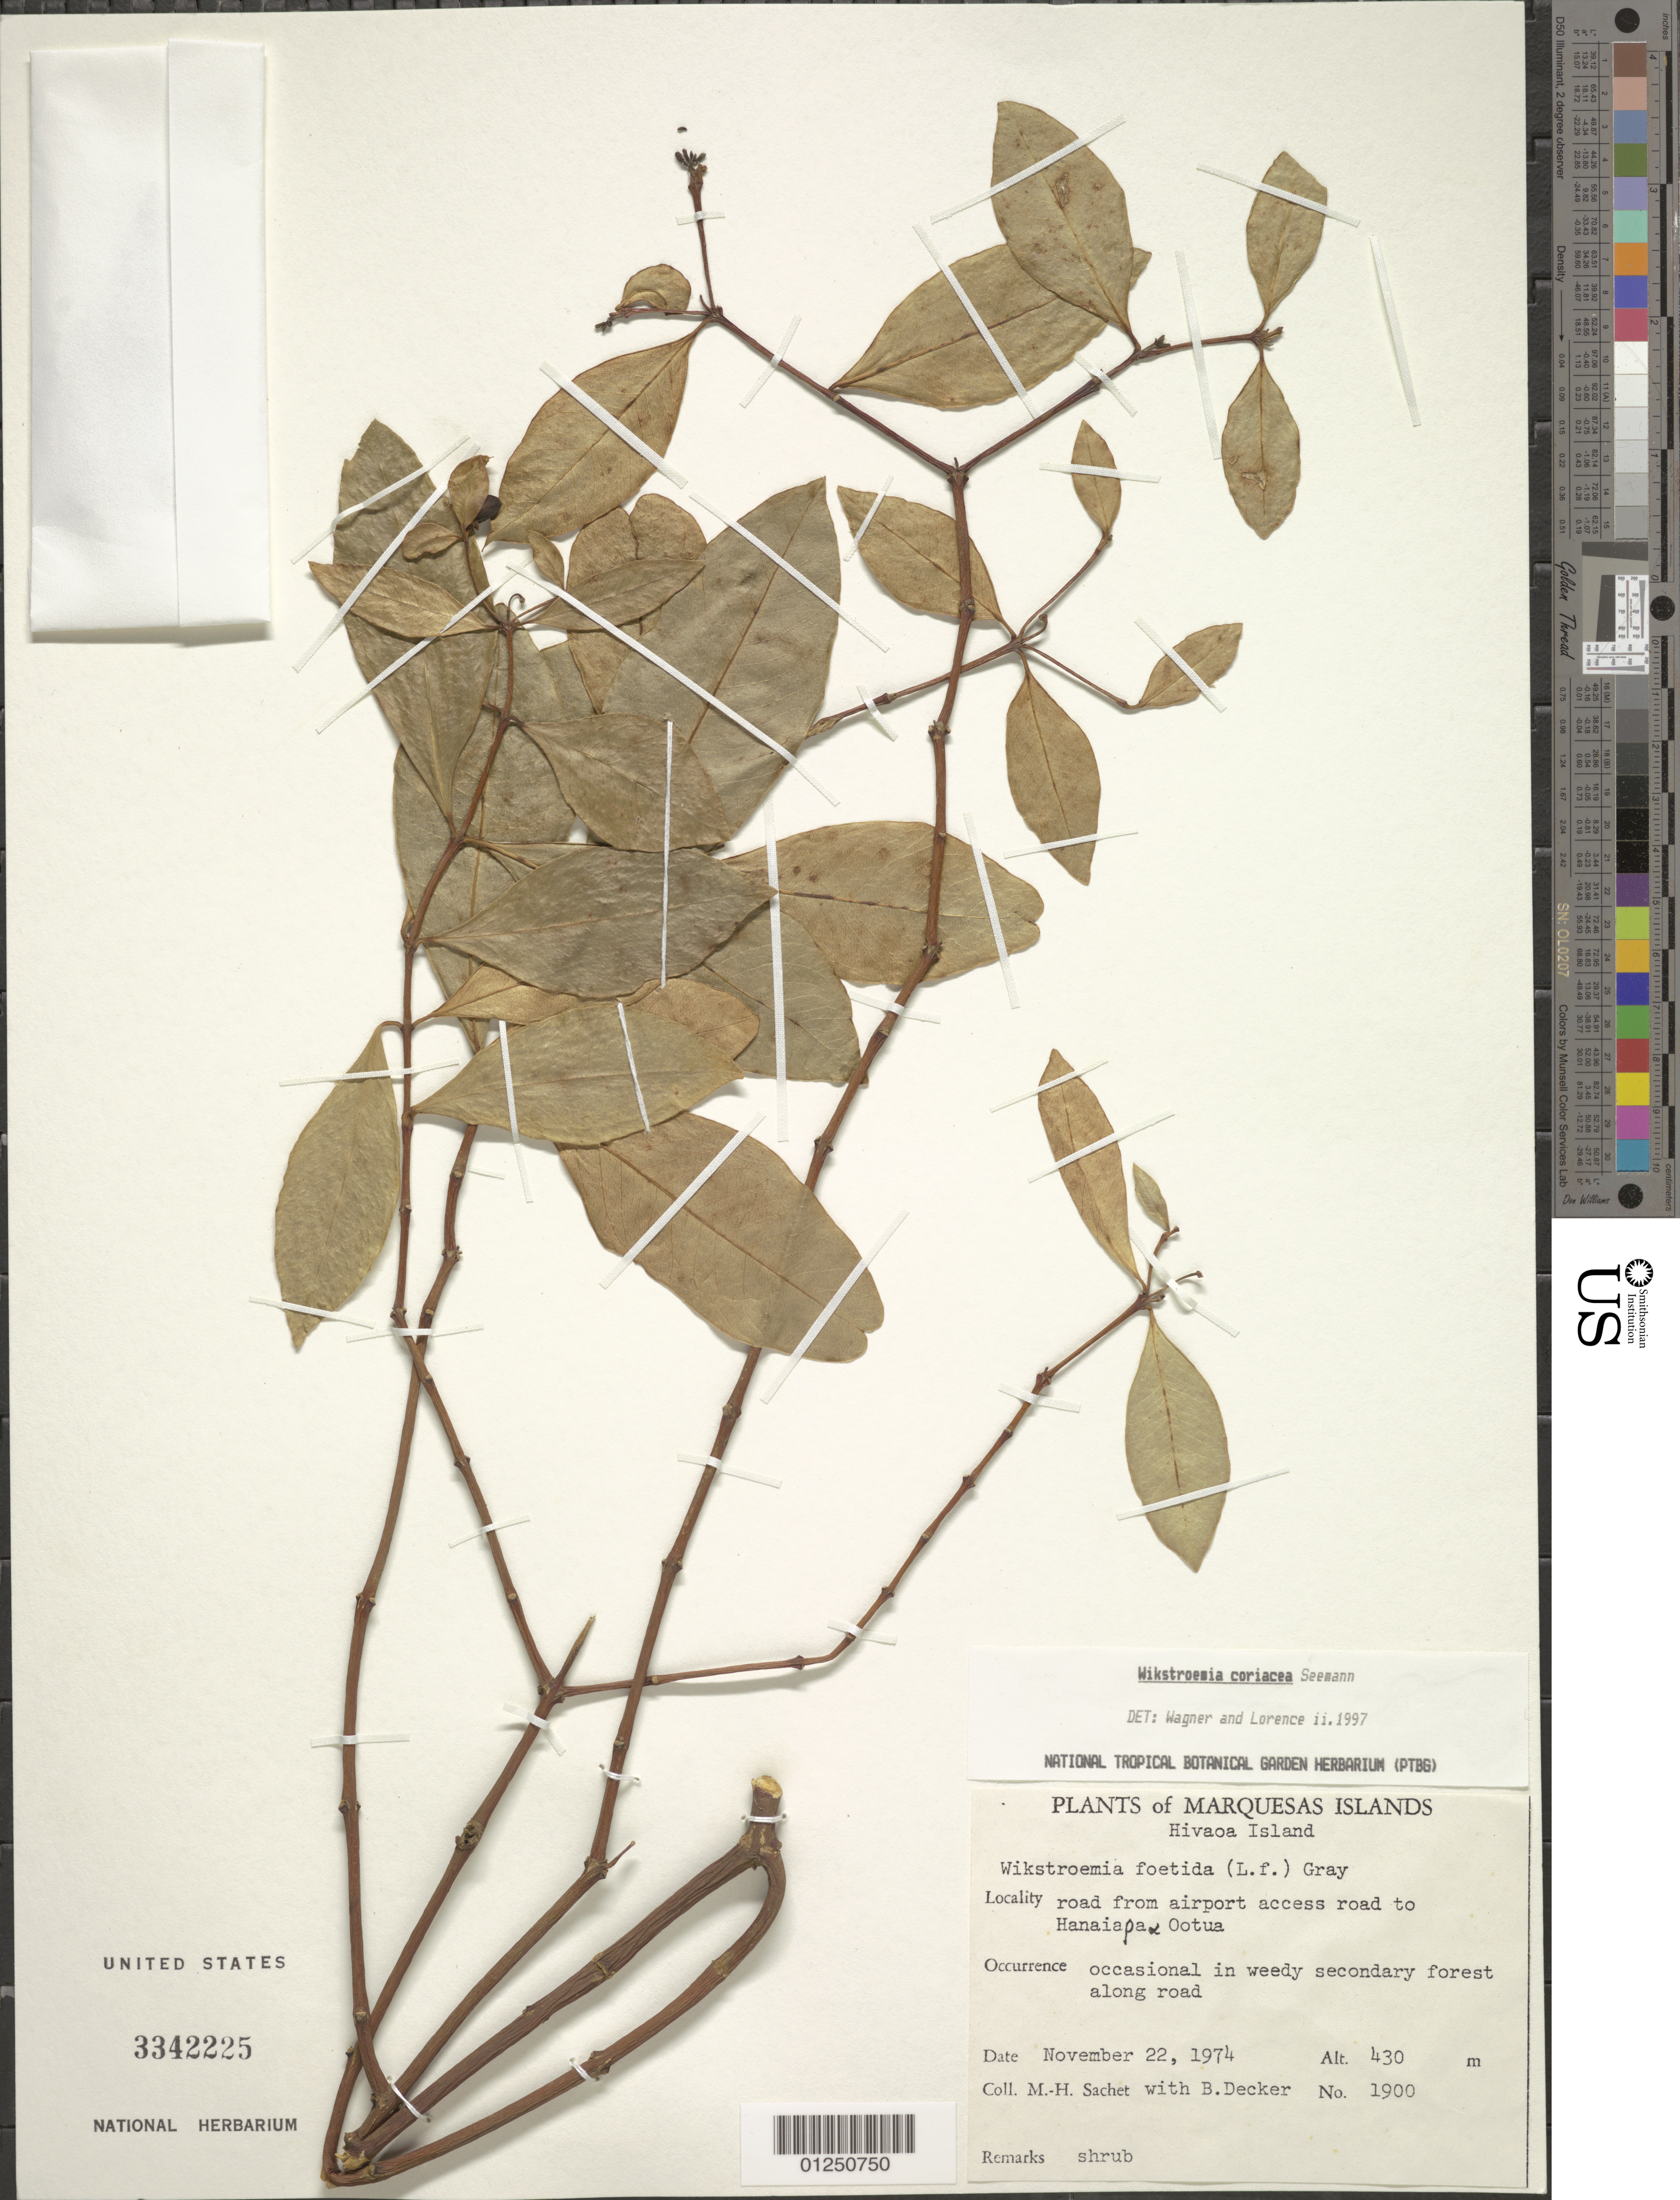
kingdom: Plantae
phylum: Tracheophyta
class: Magnoliopsida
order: Malvales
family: Thymelaeaceae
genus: Wikstroemia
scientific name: Wikstroemia coriacea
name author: Seem.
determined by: Wagner, W. L.; Lorence, David H.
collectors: M.-H. Sachet & B. G. Decker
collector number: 1900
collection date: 1974-11-22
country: French Polynesia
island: Hiva Oa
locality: road from airport access road to Hanaiapa, Ootua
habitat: Occasional in weedy secondary forest along road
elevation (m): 430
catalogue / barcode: US 3342225